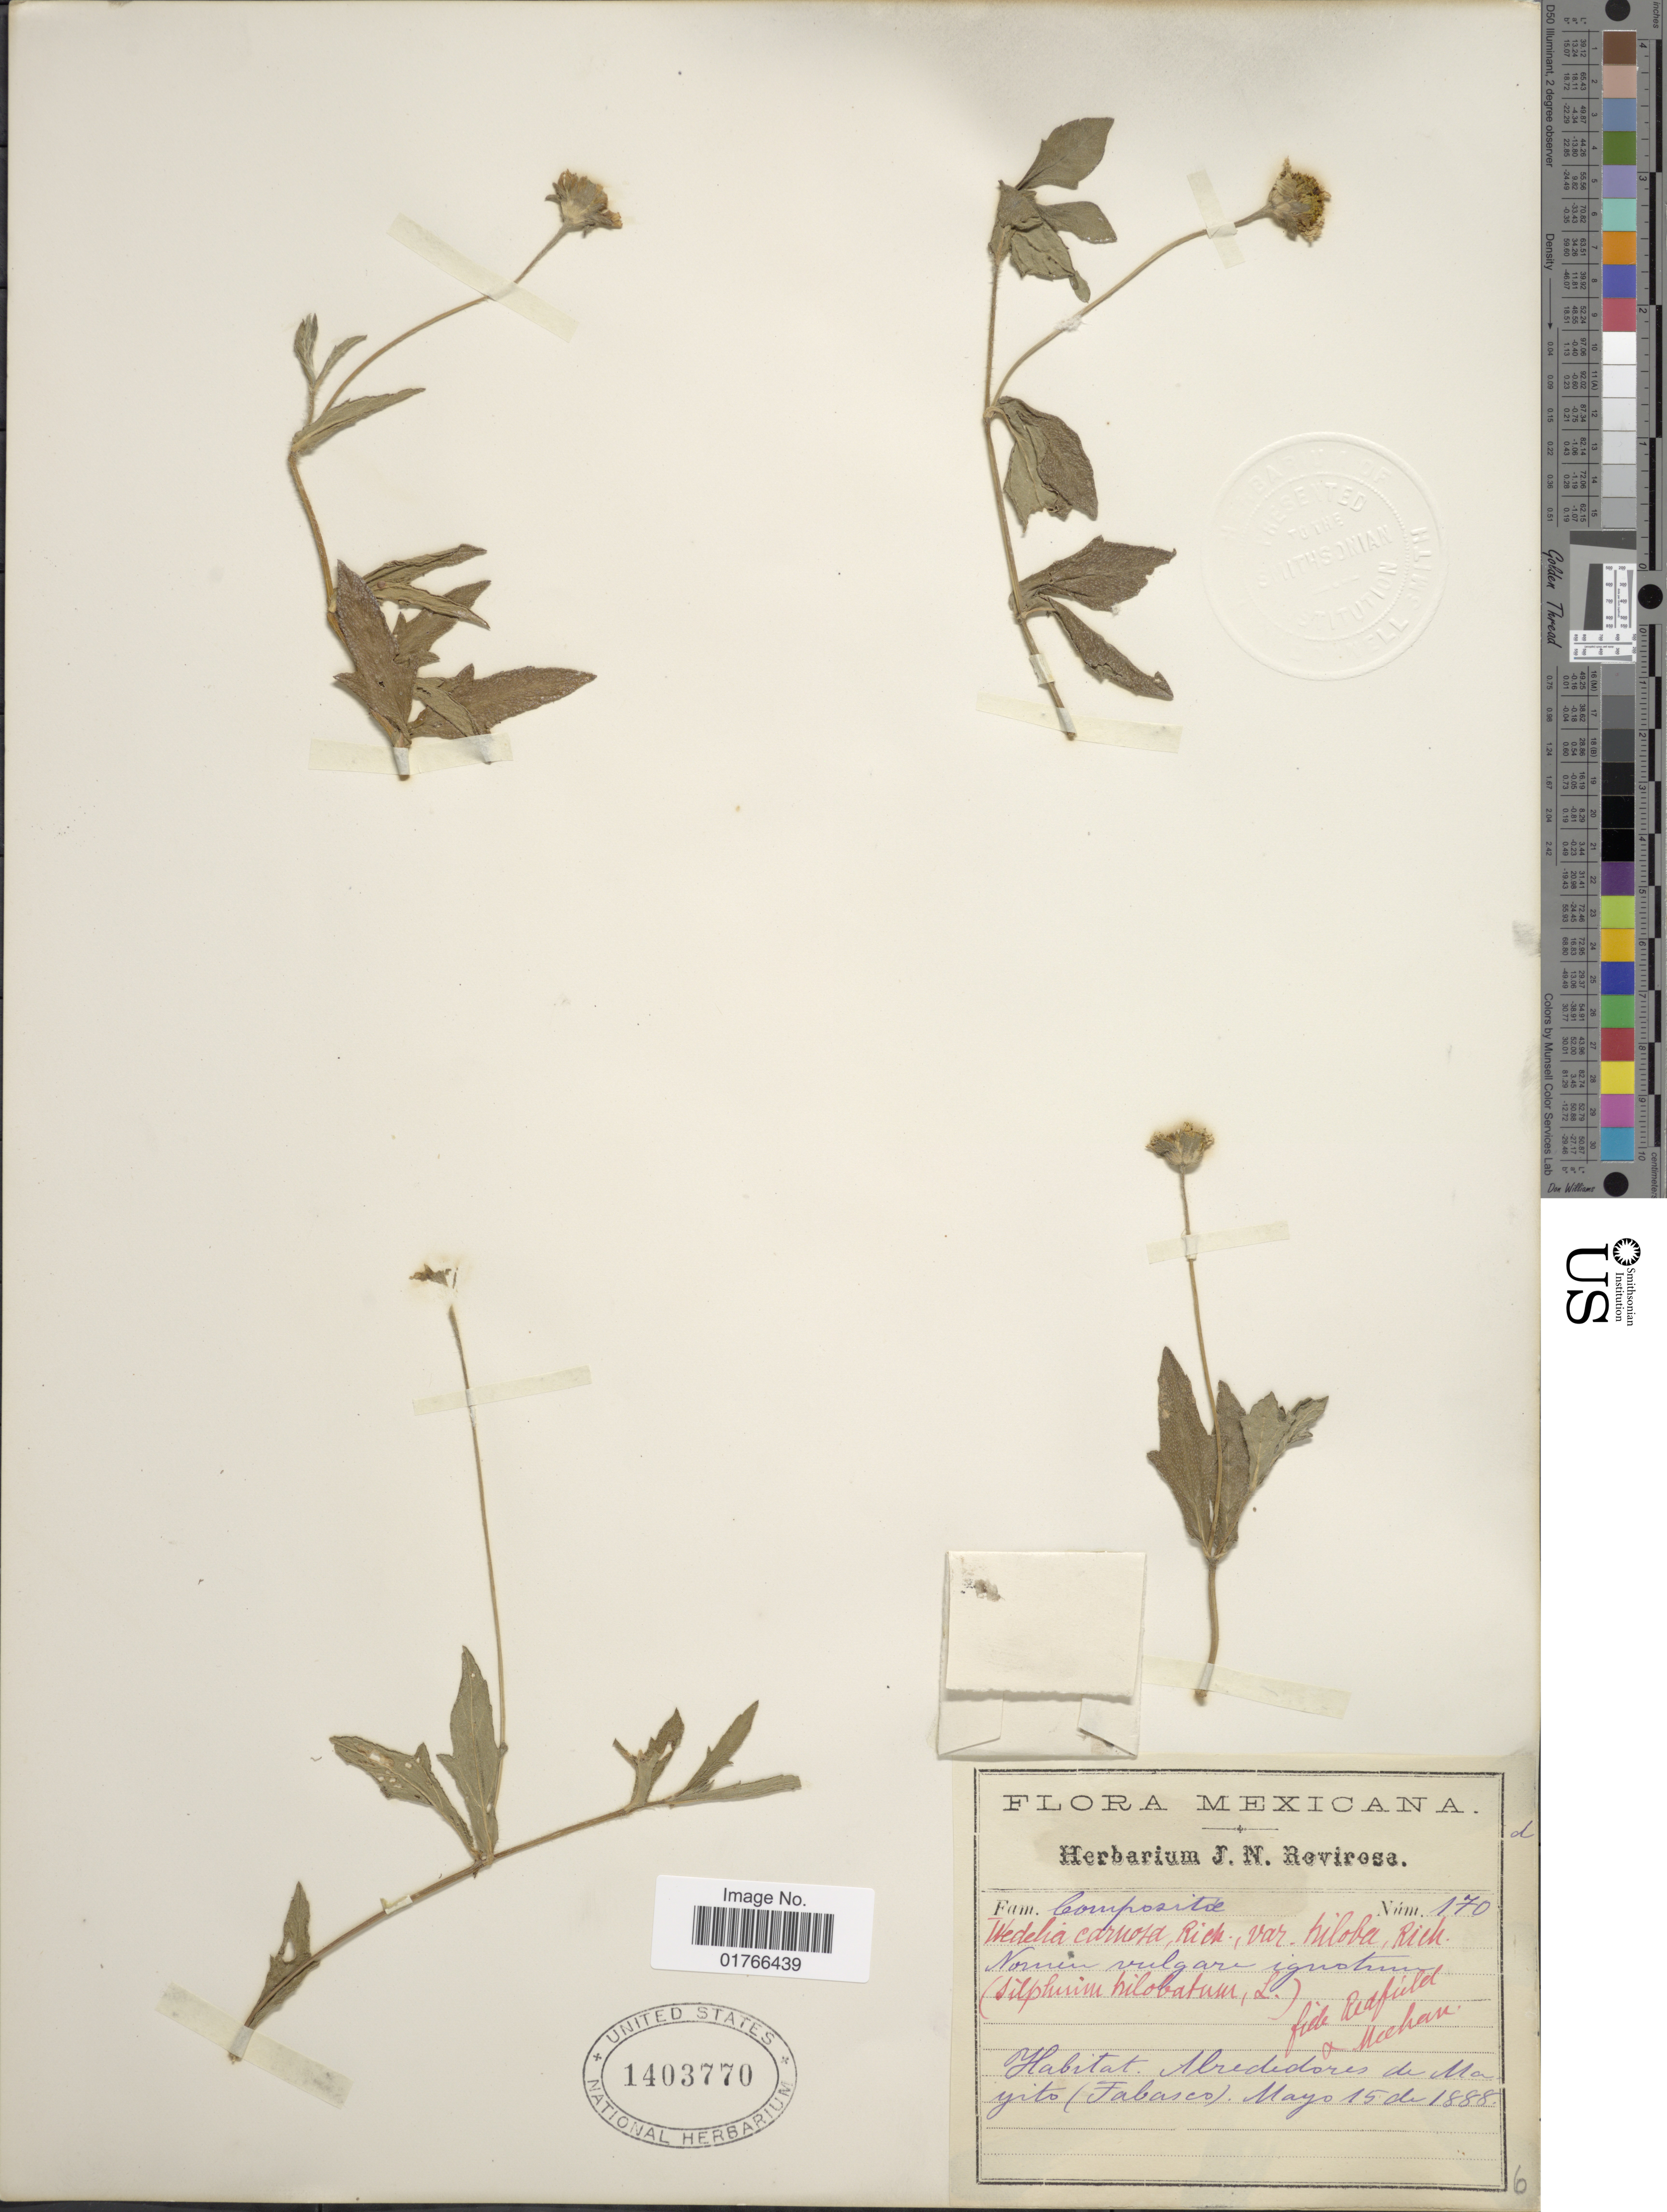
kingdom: Plantae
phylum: Tracheophyta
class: Magnoliopsida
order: Asterales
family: Asteraceae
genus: Sphagneticola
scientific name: Sphagneticola trilobata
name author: (L.) Pruski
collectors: ex herb. J.N. Rovirosa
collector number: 170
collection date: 1888-05-15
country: Mexico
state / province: Tabasco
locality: Alrededores de Mayito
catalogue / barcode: US 1403770